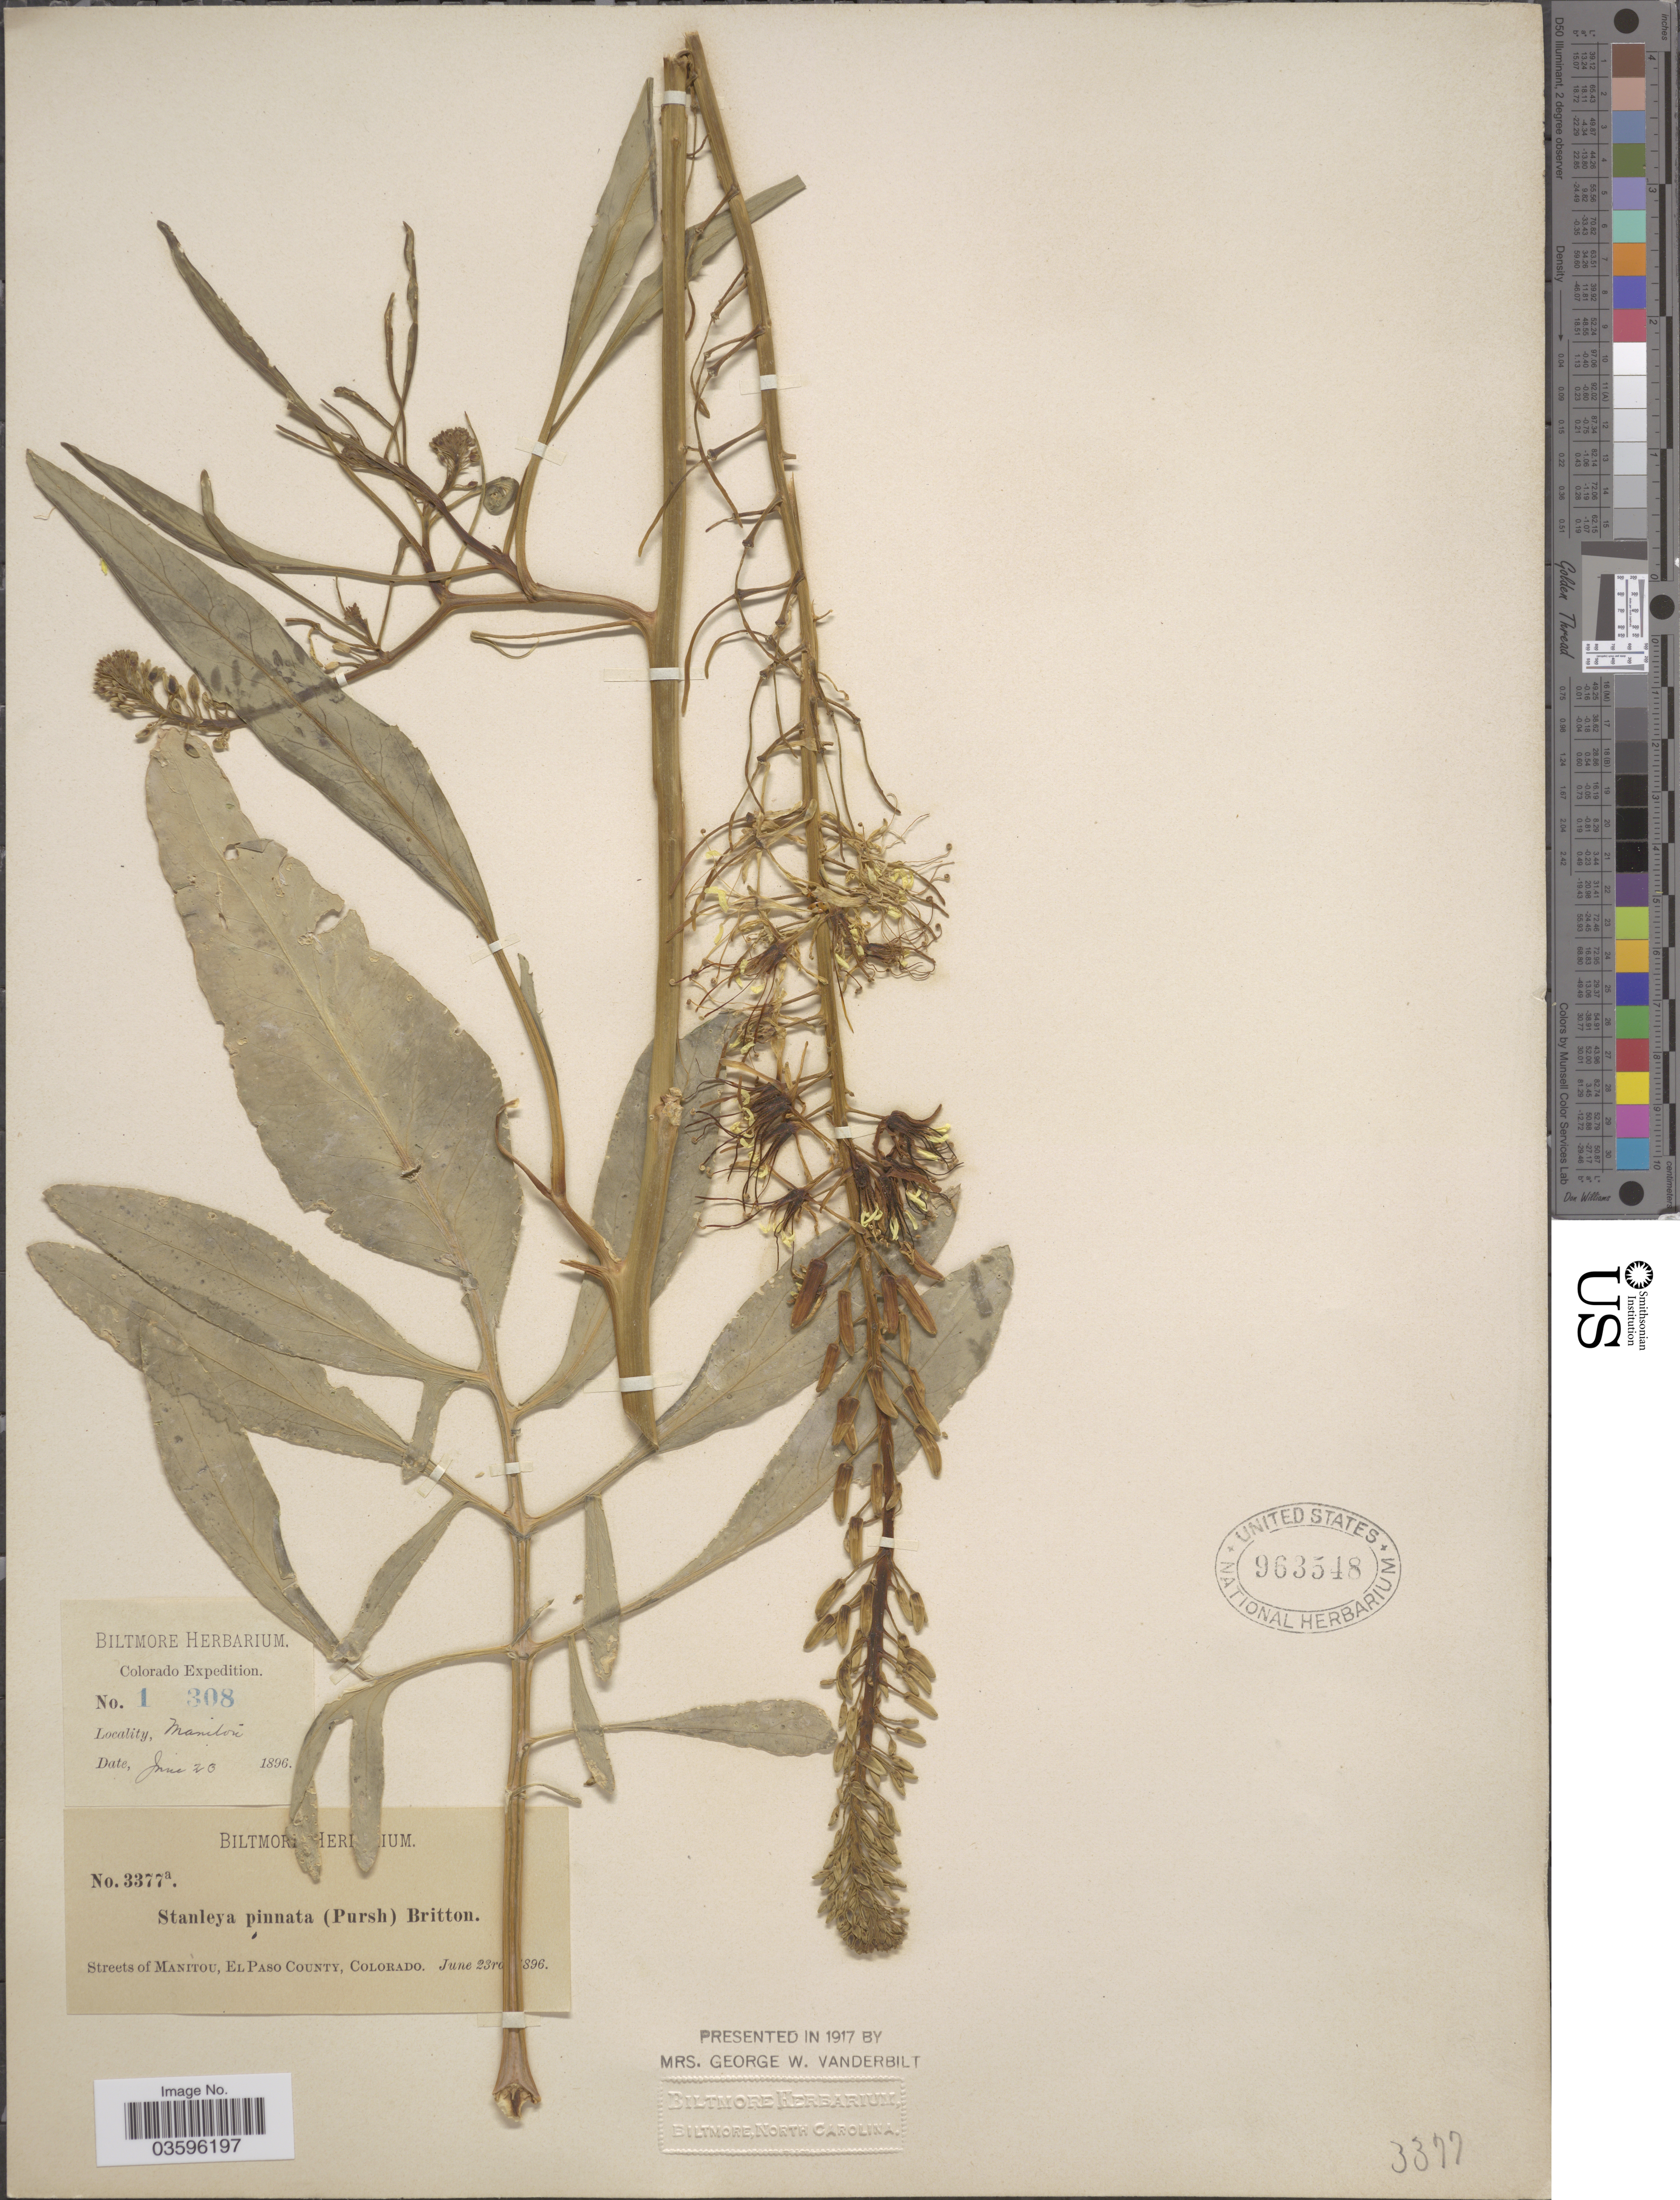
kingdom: Plantae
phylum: Tracheophyta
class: Magnoliopsida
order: Brassicales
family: Brassicaceae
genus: Stanleya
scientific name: Stanleya pinnata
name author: (Pursh) Britton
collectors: ex herb. Biltmore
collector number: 1308/3377a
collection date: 1896-06-23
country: United States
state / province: Colorado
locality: Streets of Manitou, El Paso County. Manitou.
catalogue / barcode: US 963548